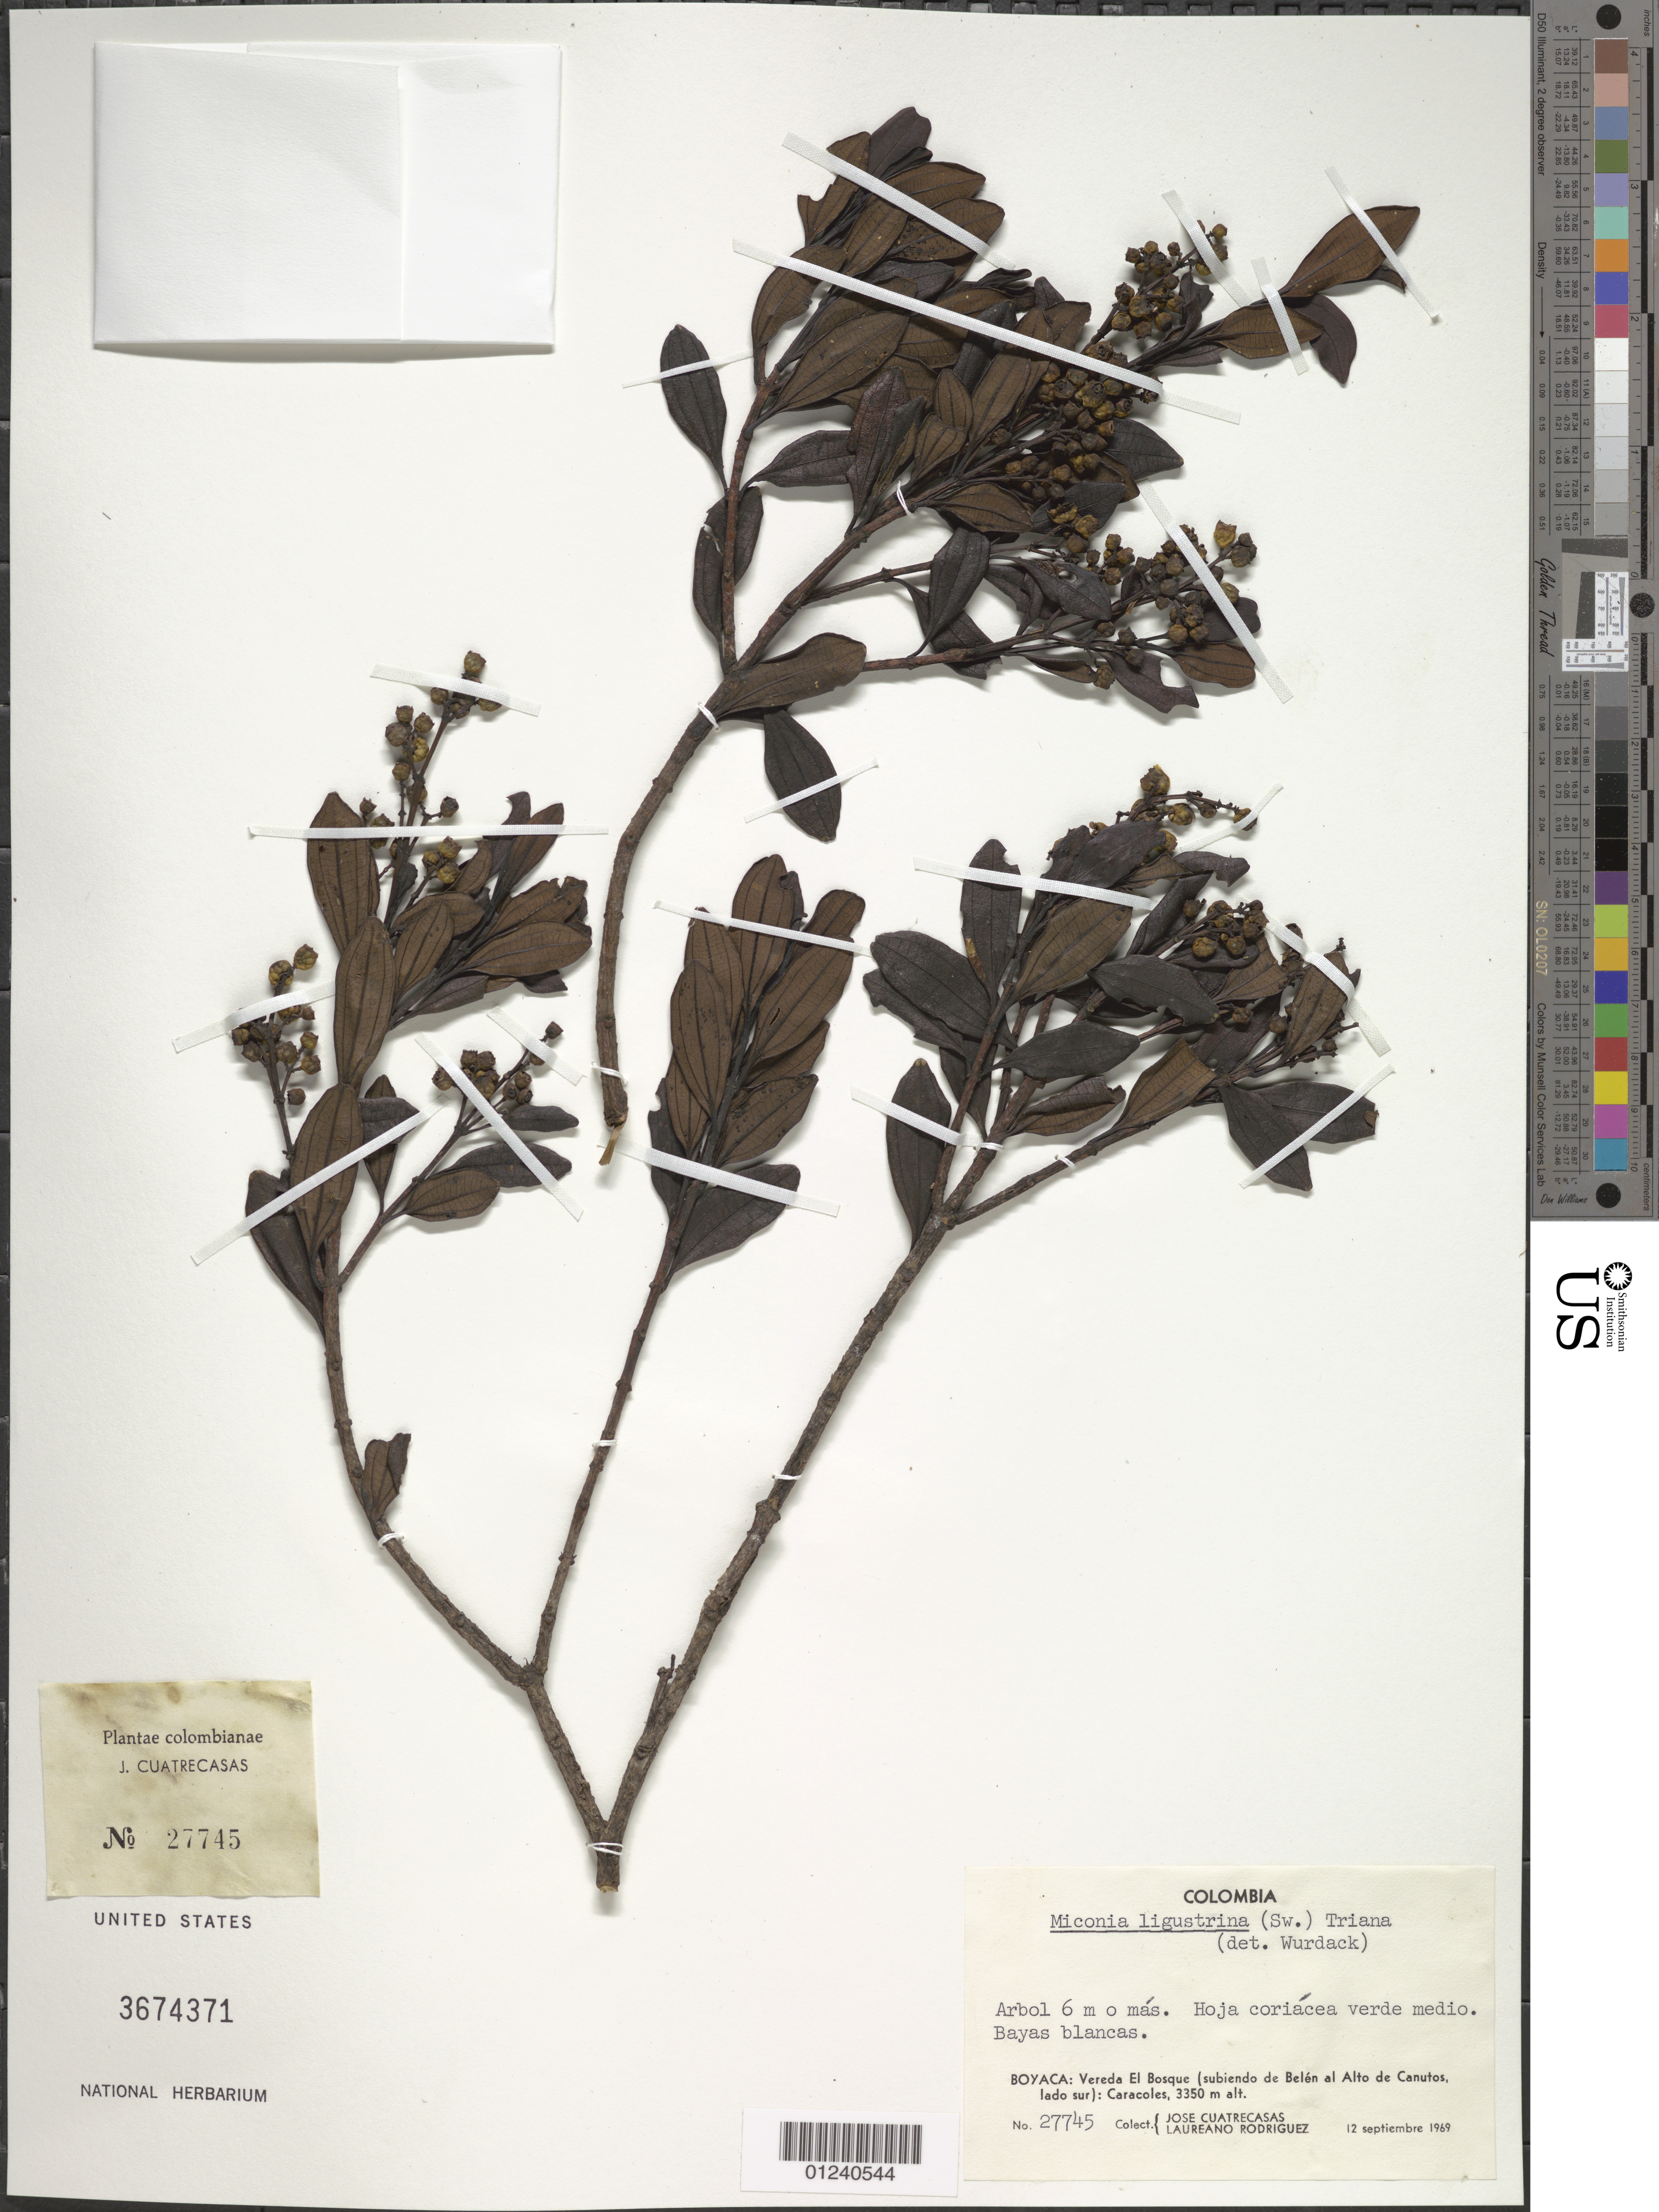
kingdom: Plantae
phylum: Tracheophyta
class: Magnoliopsida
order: Myrtales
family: Melastomataceae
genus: Miconia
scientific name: Miconia ligustrina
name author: (Sw.) Triana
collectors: J. Cuatrecasas & L. Rodriguez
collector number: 27745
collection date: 1969-09-12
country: Colombia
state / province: Boyacá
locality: Vereda El Bosque (subiendo de Belen al Alto de Canutos, lado sur): Caracoles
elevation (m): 3350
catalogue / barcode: US 3674371